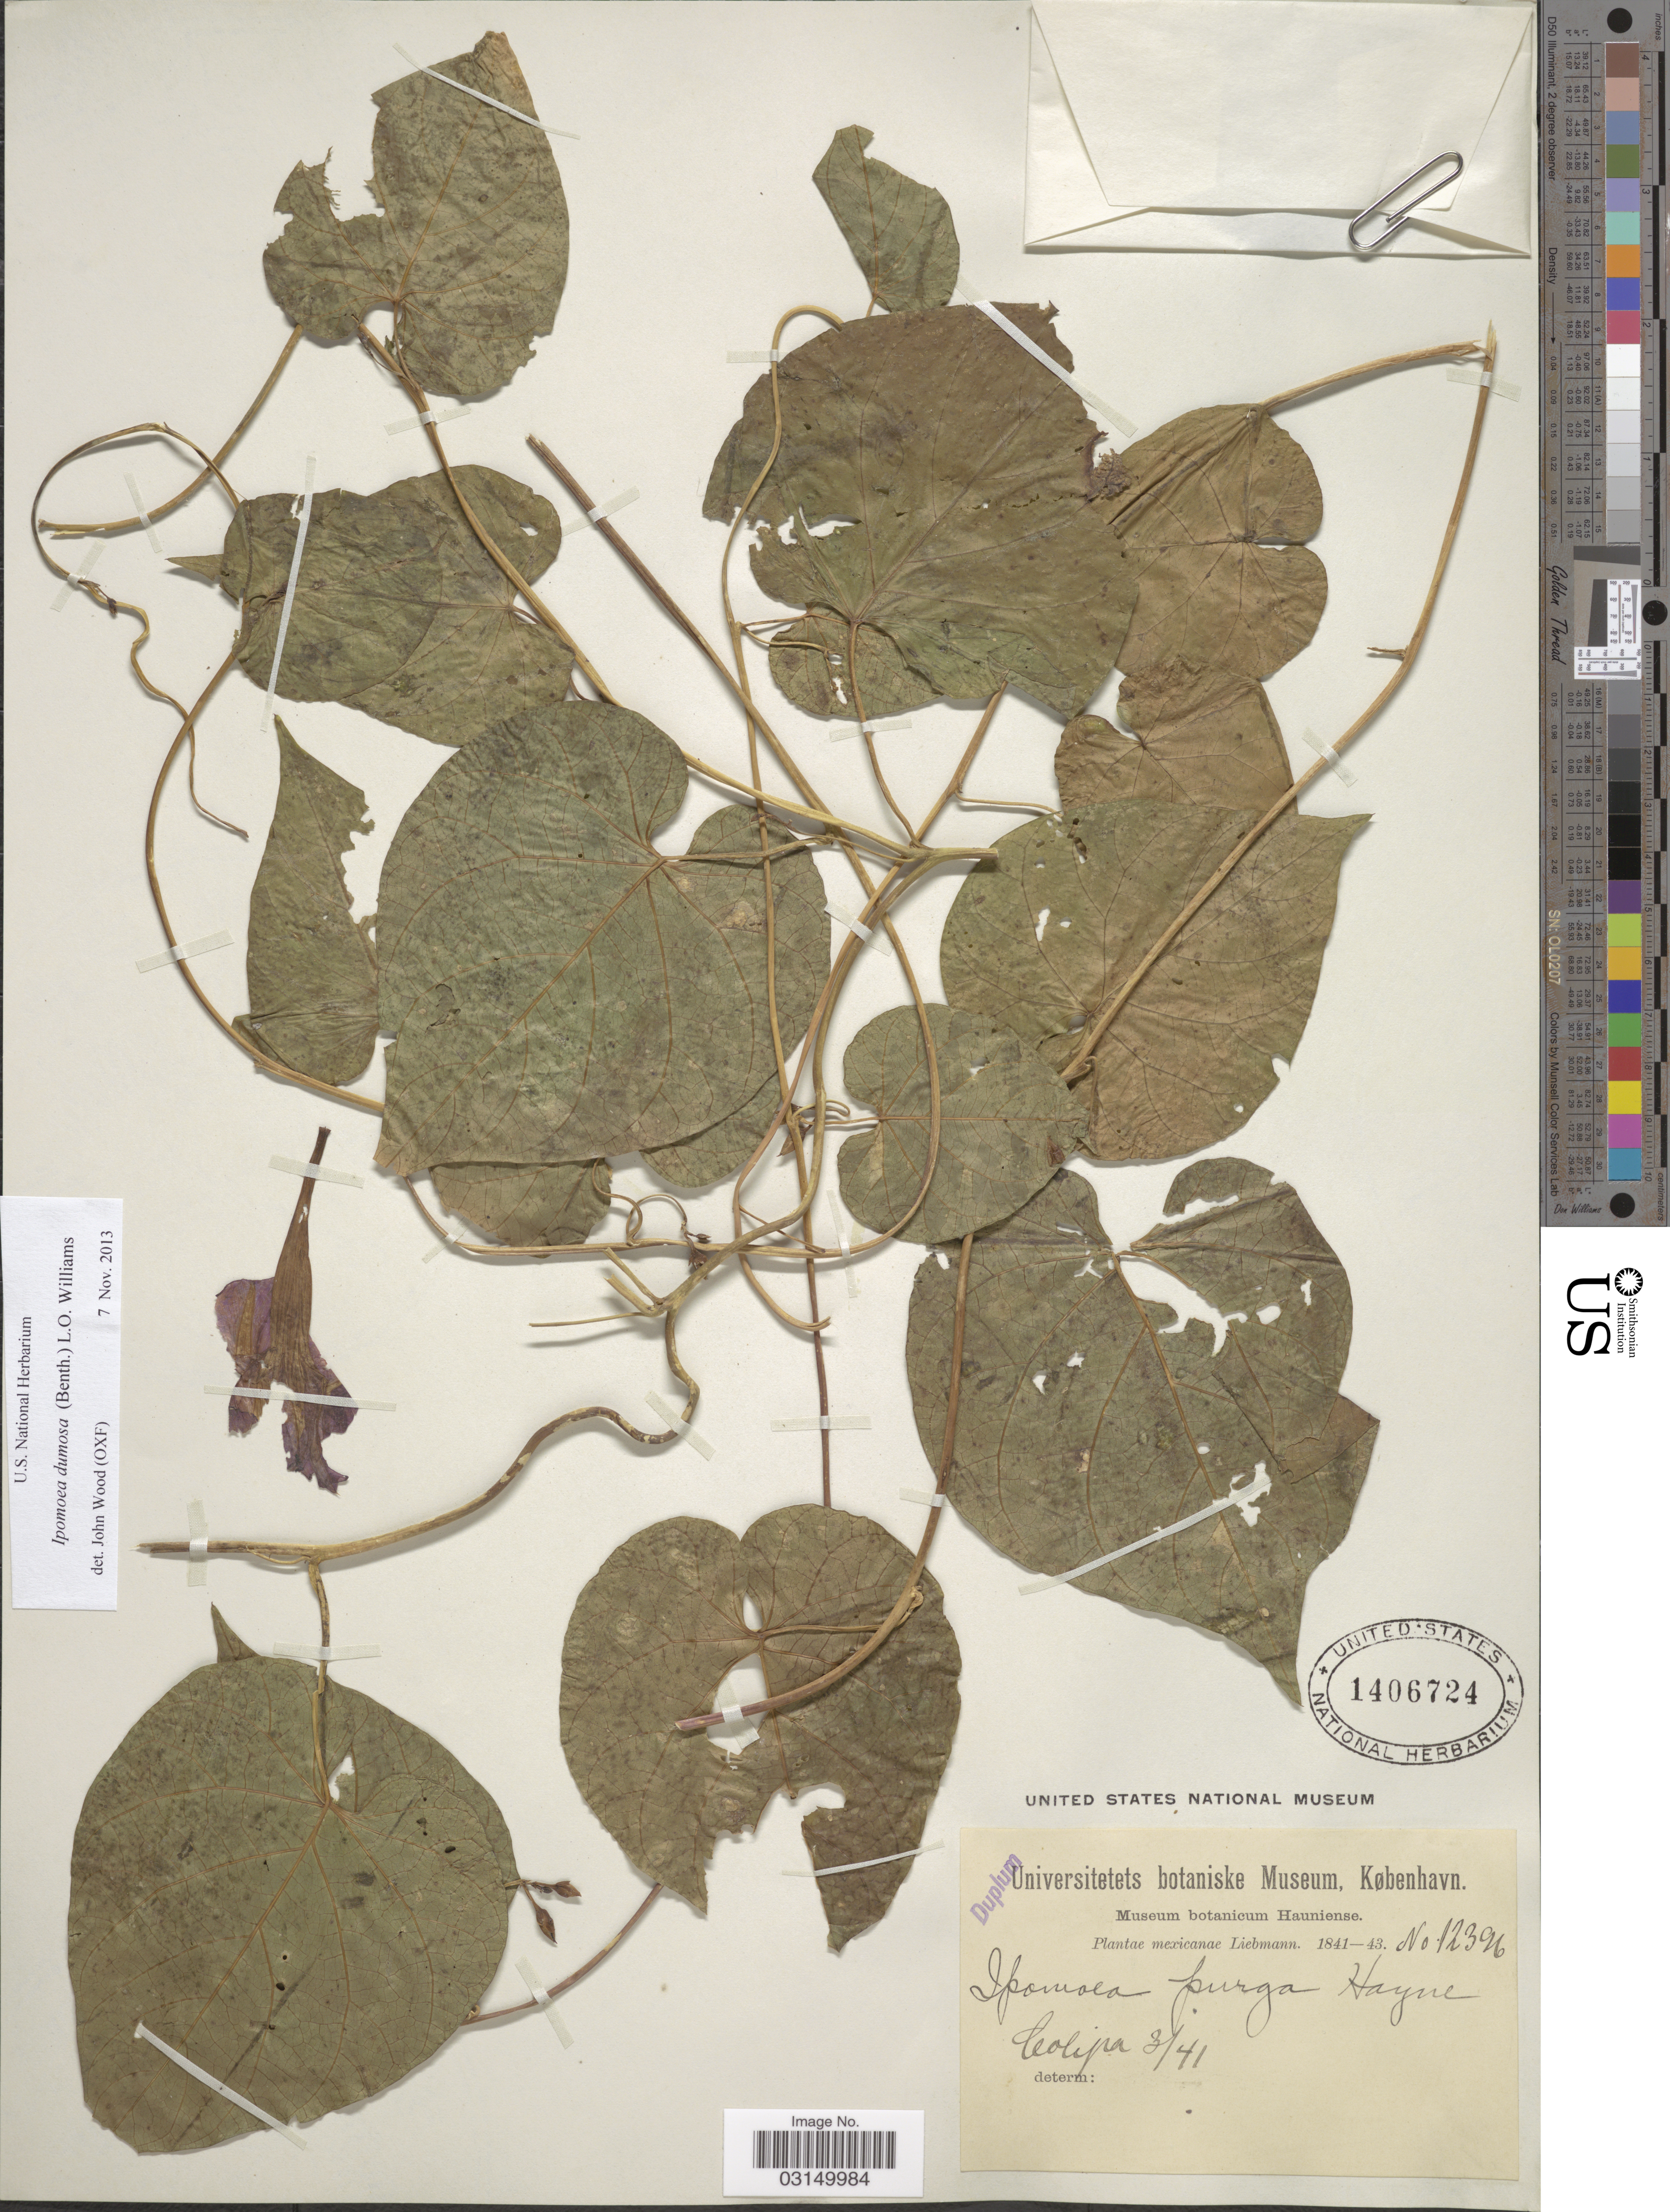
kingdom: Plantae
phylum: Tracheophyta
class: Magnoliopsida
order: Solanales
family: Convolvulaceae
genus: Ipomoea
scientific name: Ipomoea dumosa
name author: (Benth.) L.O. Williams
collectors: Liebmann, --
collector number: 12396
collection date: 1841-03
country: Mexico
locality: Colipa.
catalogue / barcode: US 1406724